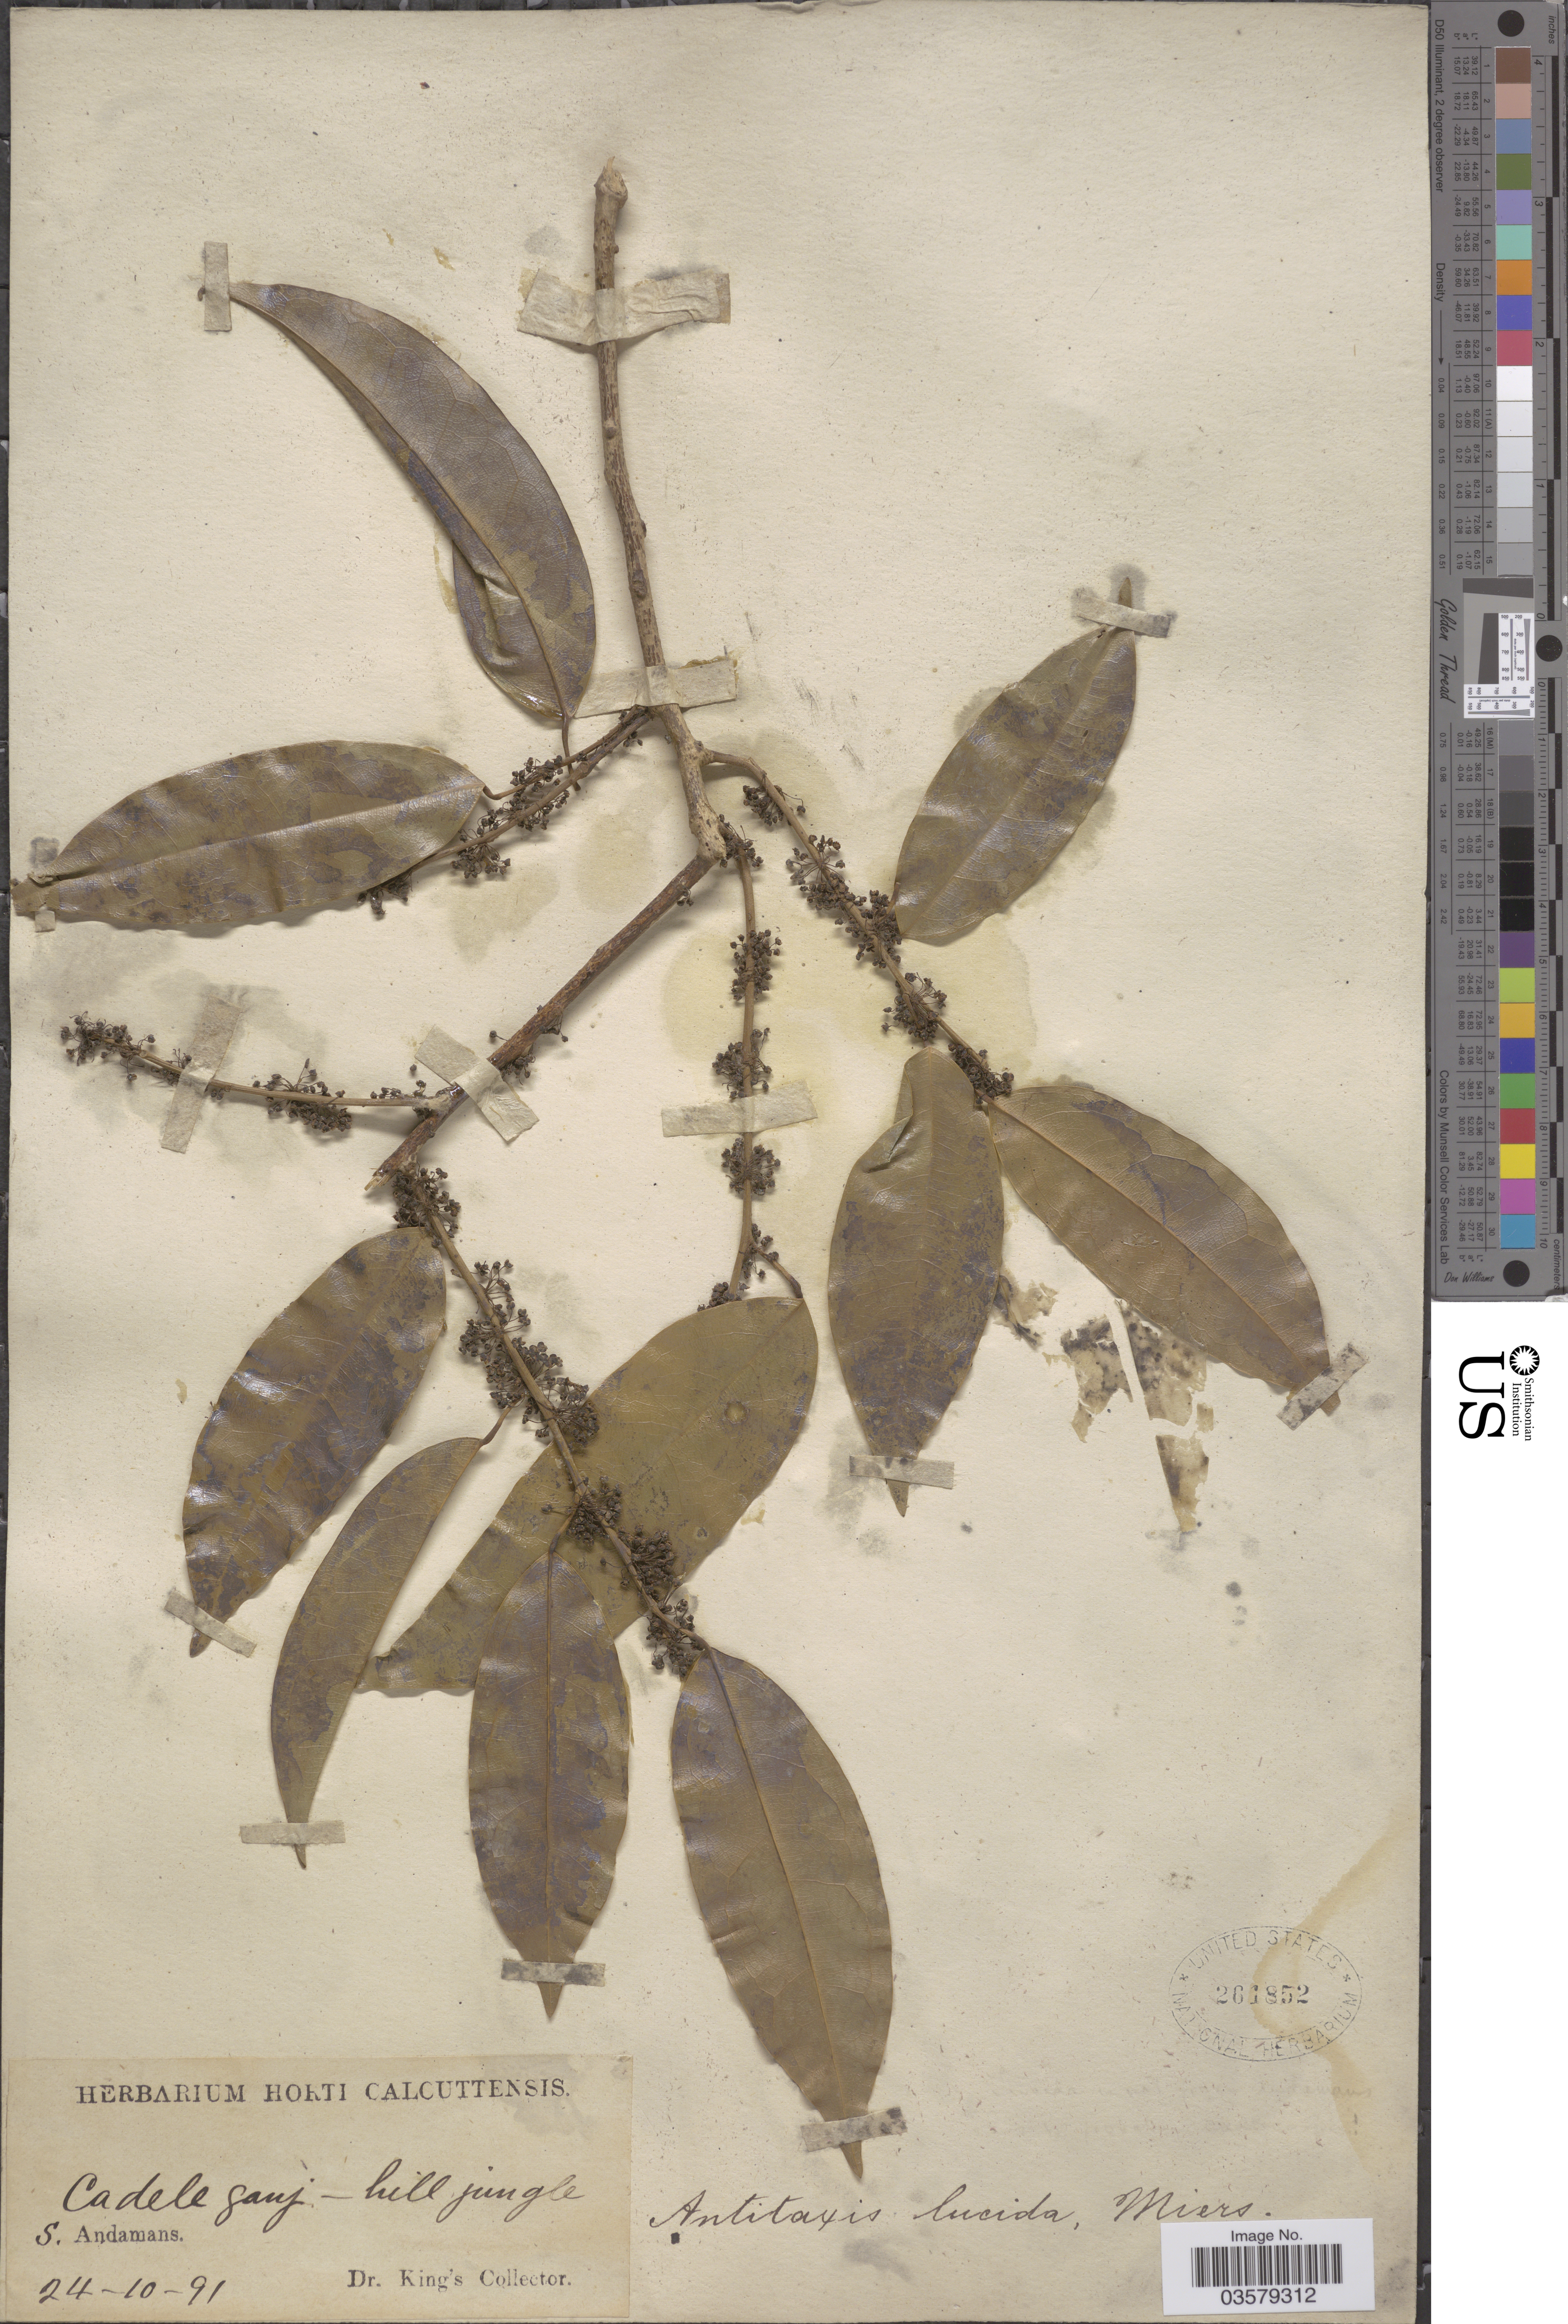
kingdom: Plantae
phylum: Tracheophyta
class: Magnoliopsida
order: Ranunculales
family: Menispermaceae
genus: Pycnarrhena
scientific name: Pycnarrhena lucida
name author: (Teijsm. & Binn.) Miq.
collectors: Dr. King's collector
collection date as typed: Transcribed d/m/y: 24/10/91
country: India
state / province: Andaman and Nicobar Islands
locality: S. Andamans.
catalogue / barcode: US 261852